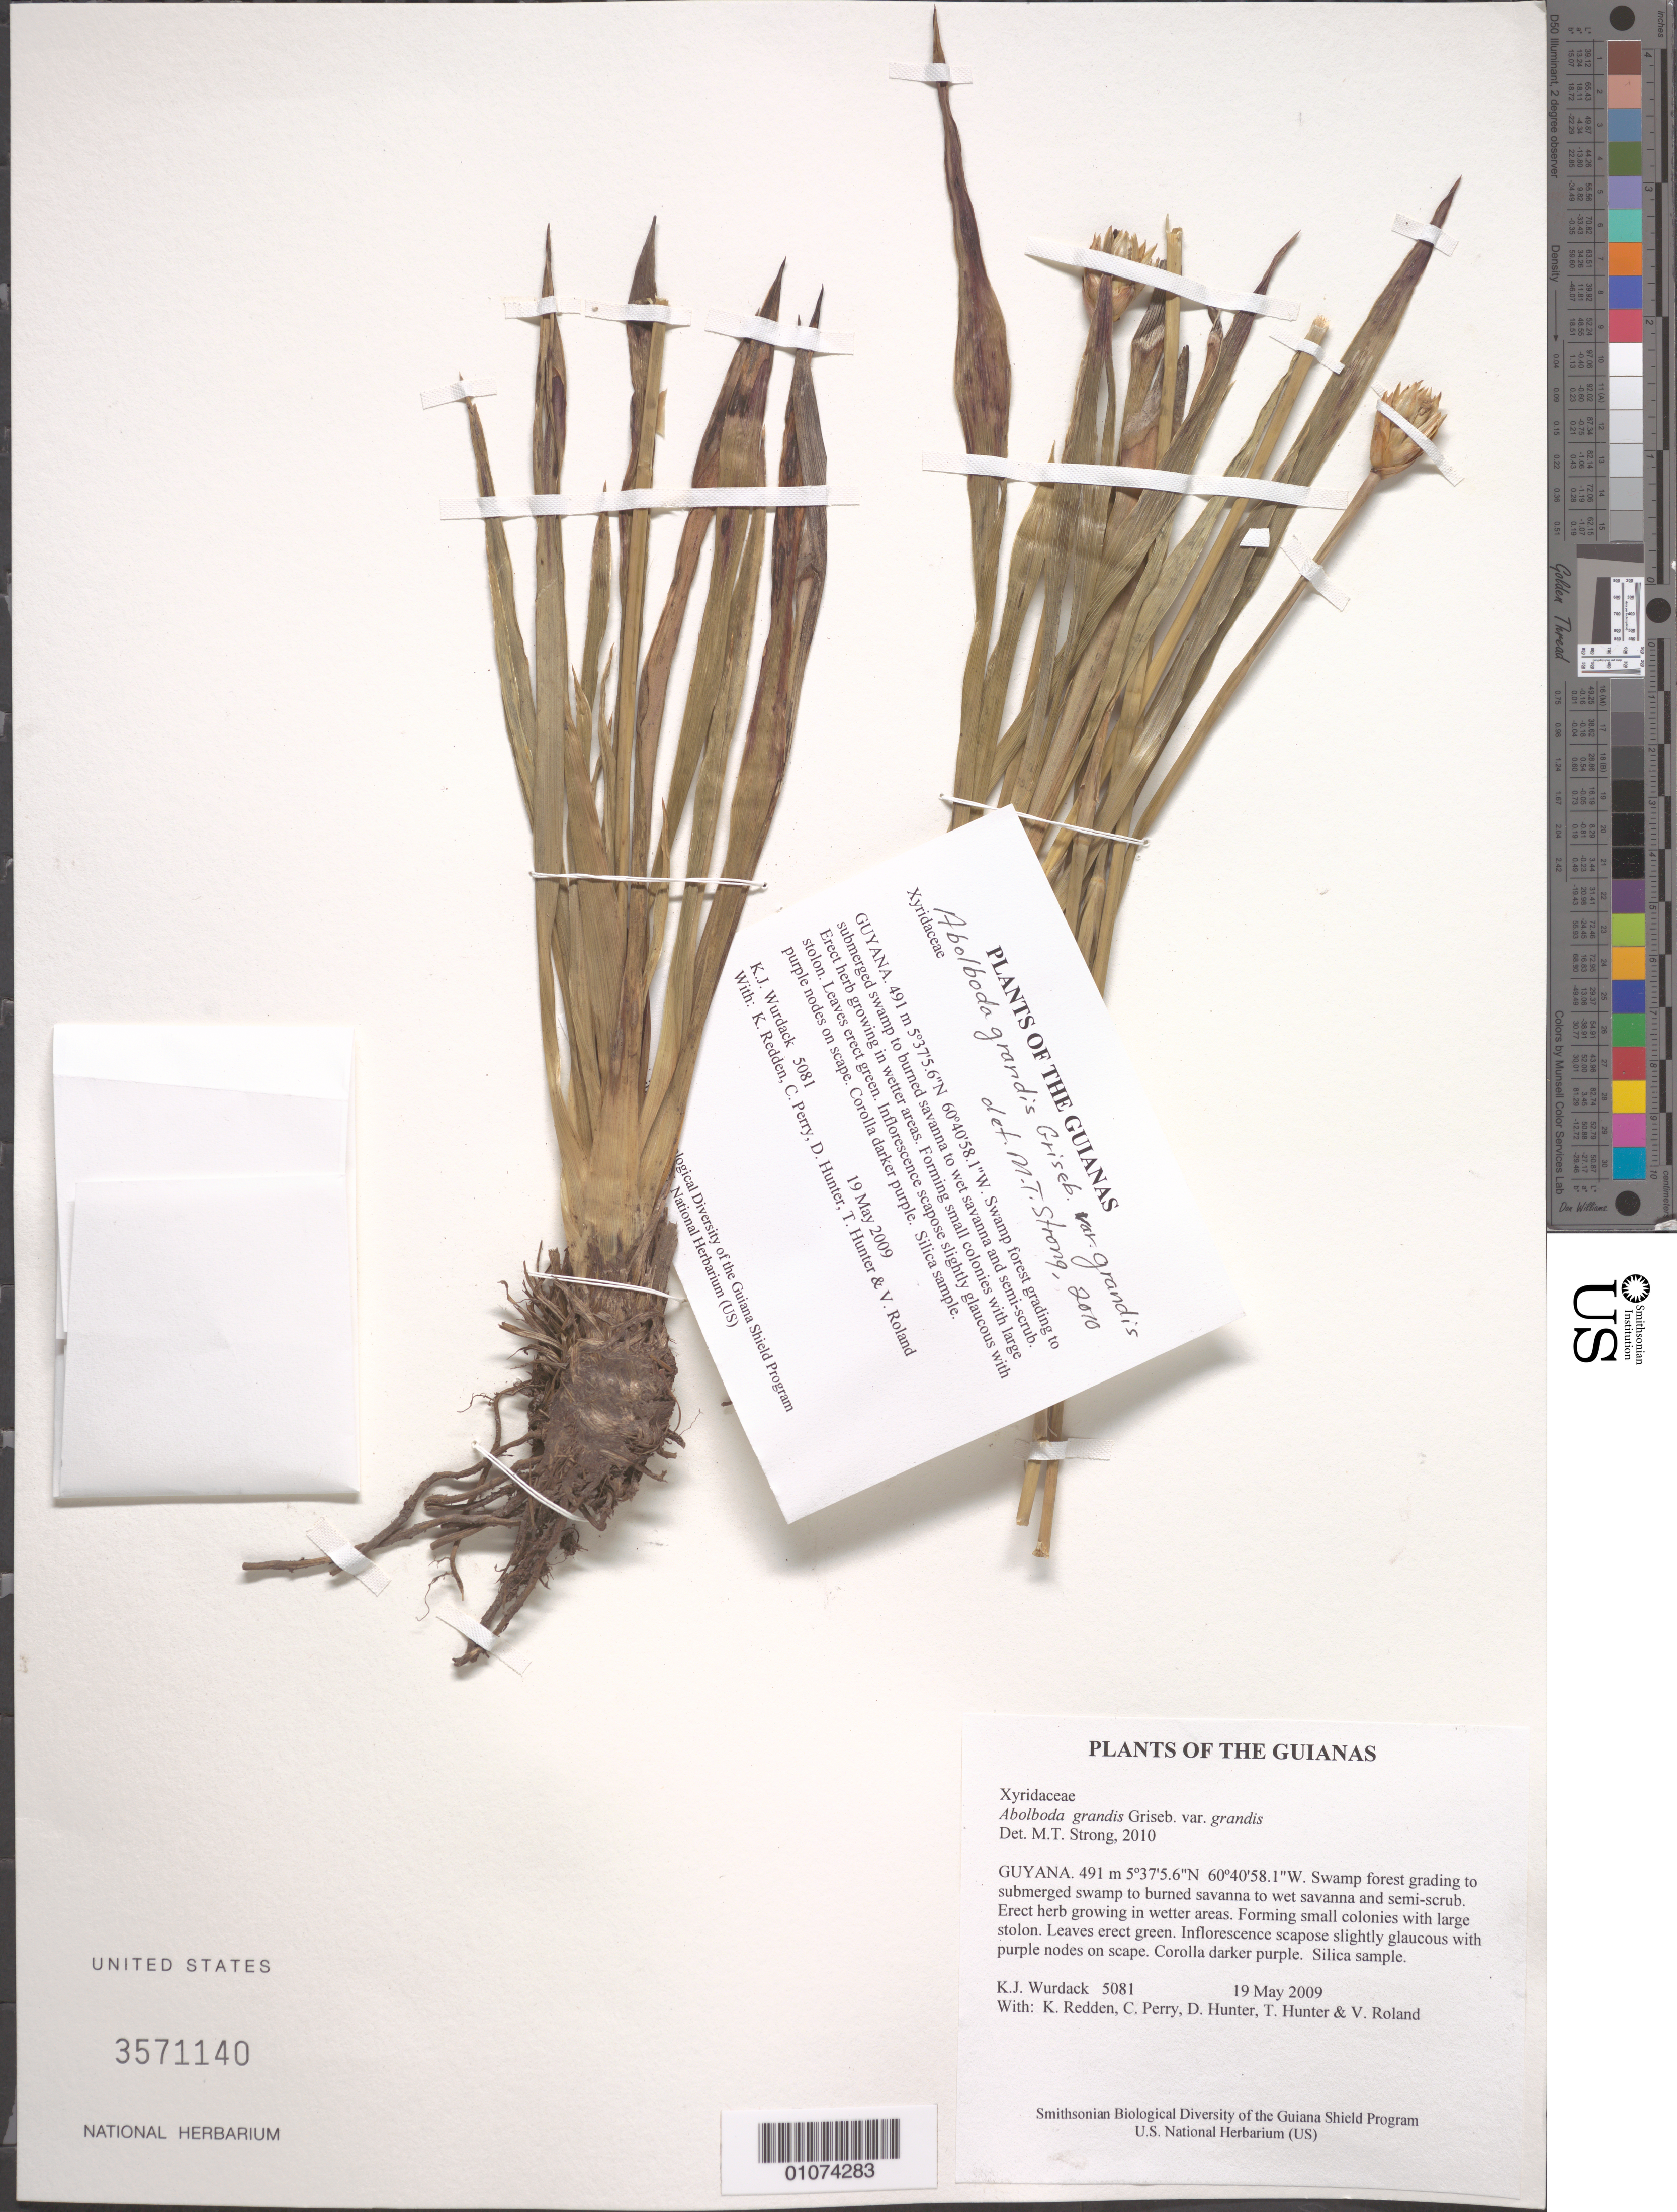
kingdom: Plantae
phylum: Tracheophyta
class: Liliopsida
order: Poales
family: Xyridaceae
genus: Abolboda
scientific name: Abolboda grandis var. grandis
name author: Griseb.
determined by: Strong, M. T., (US), Smithsonian Institution - National Museum of Natural History (UNITED STATES)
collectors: K. Wurdack, K. M. Redden, C. Perry, D. Hunter, T. Hunter & V. Roland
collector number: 5081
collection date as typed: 19 May 2009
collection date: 2009-05-19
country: Guyana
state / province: Cuyuni-Mazaruni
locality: Kato River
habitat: Swamp forest grading to submerged swamp to burned savanna to wet savanna and semi-scrub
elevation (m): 491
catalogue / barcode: US 3571140